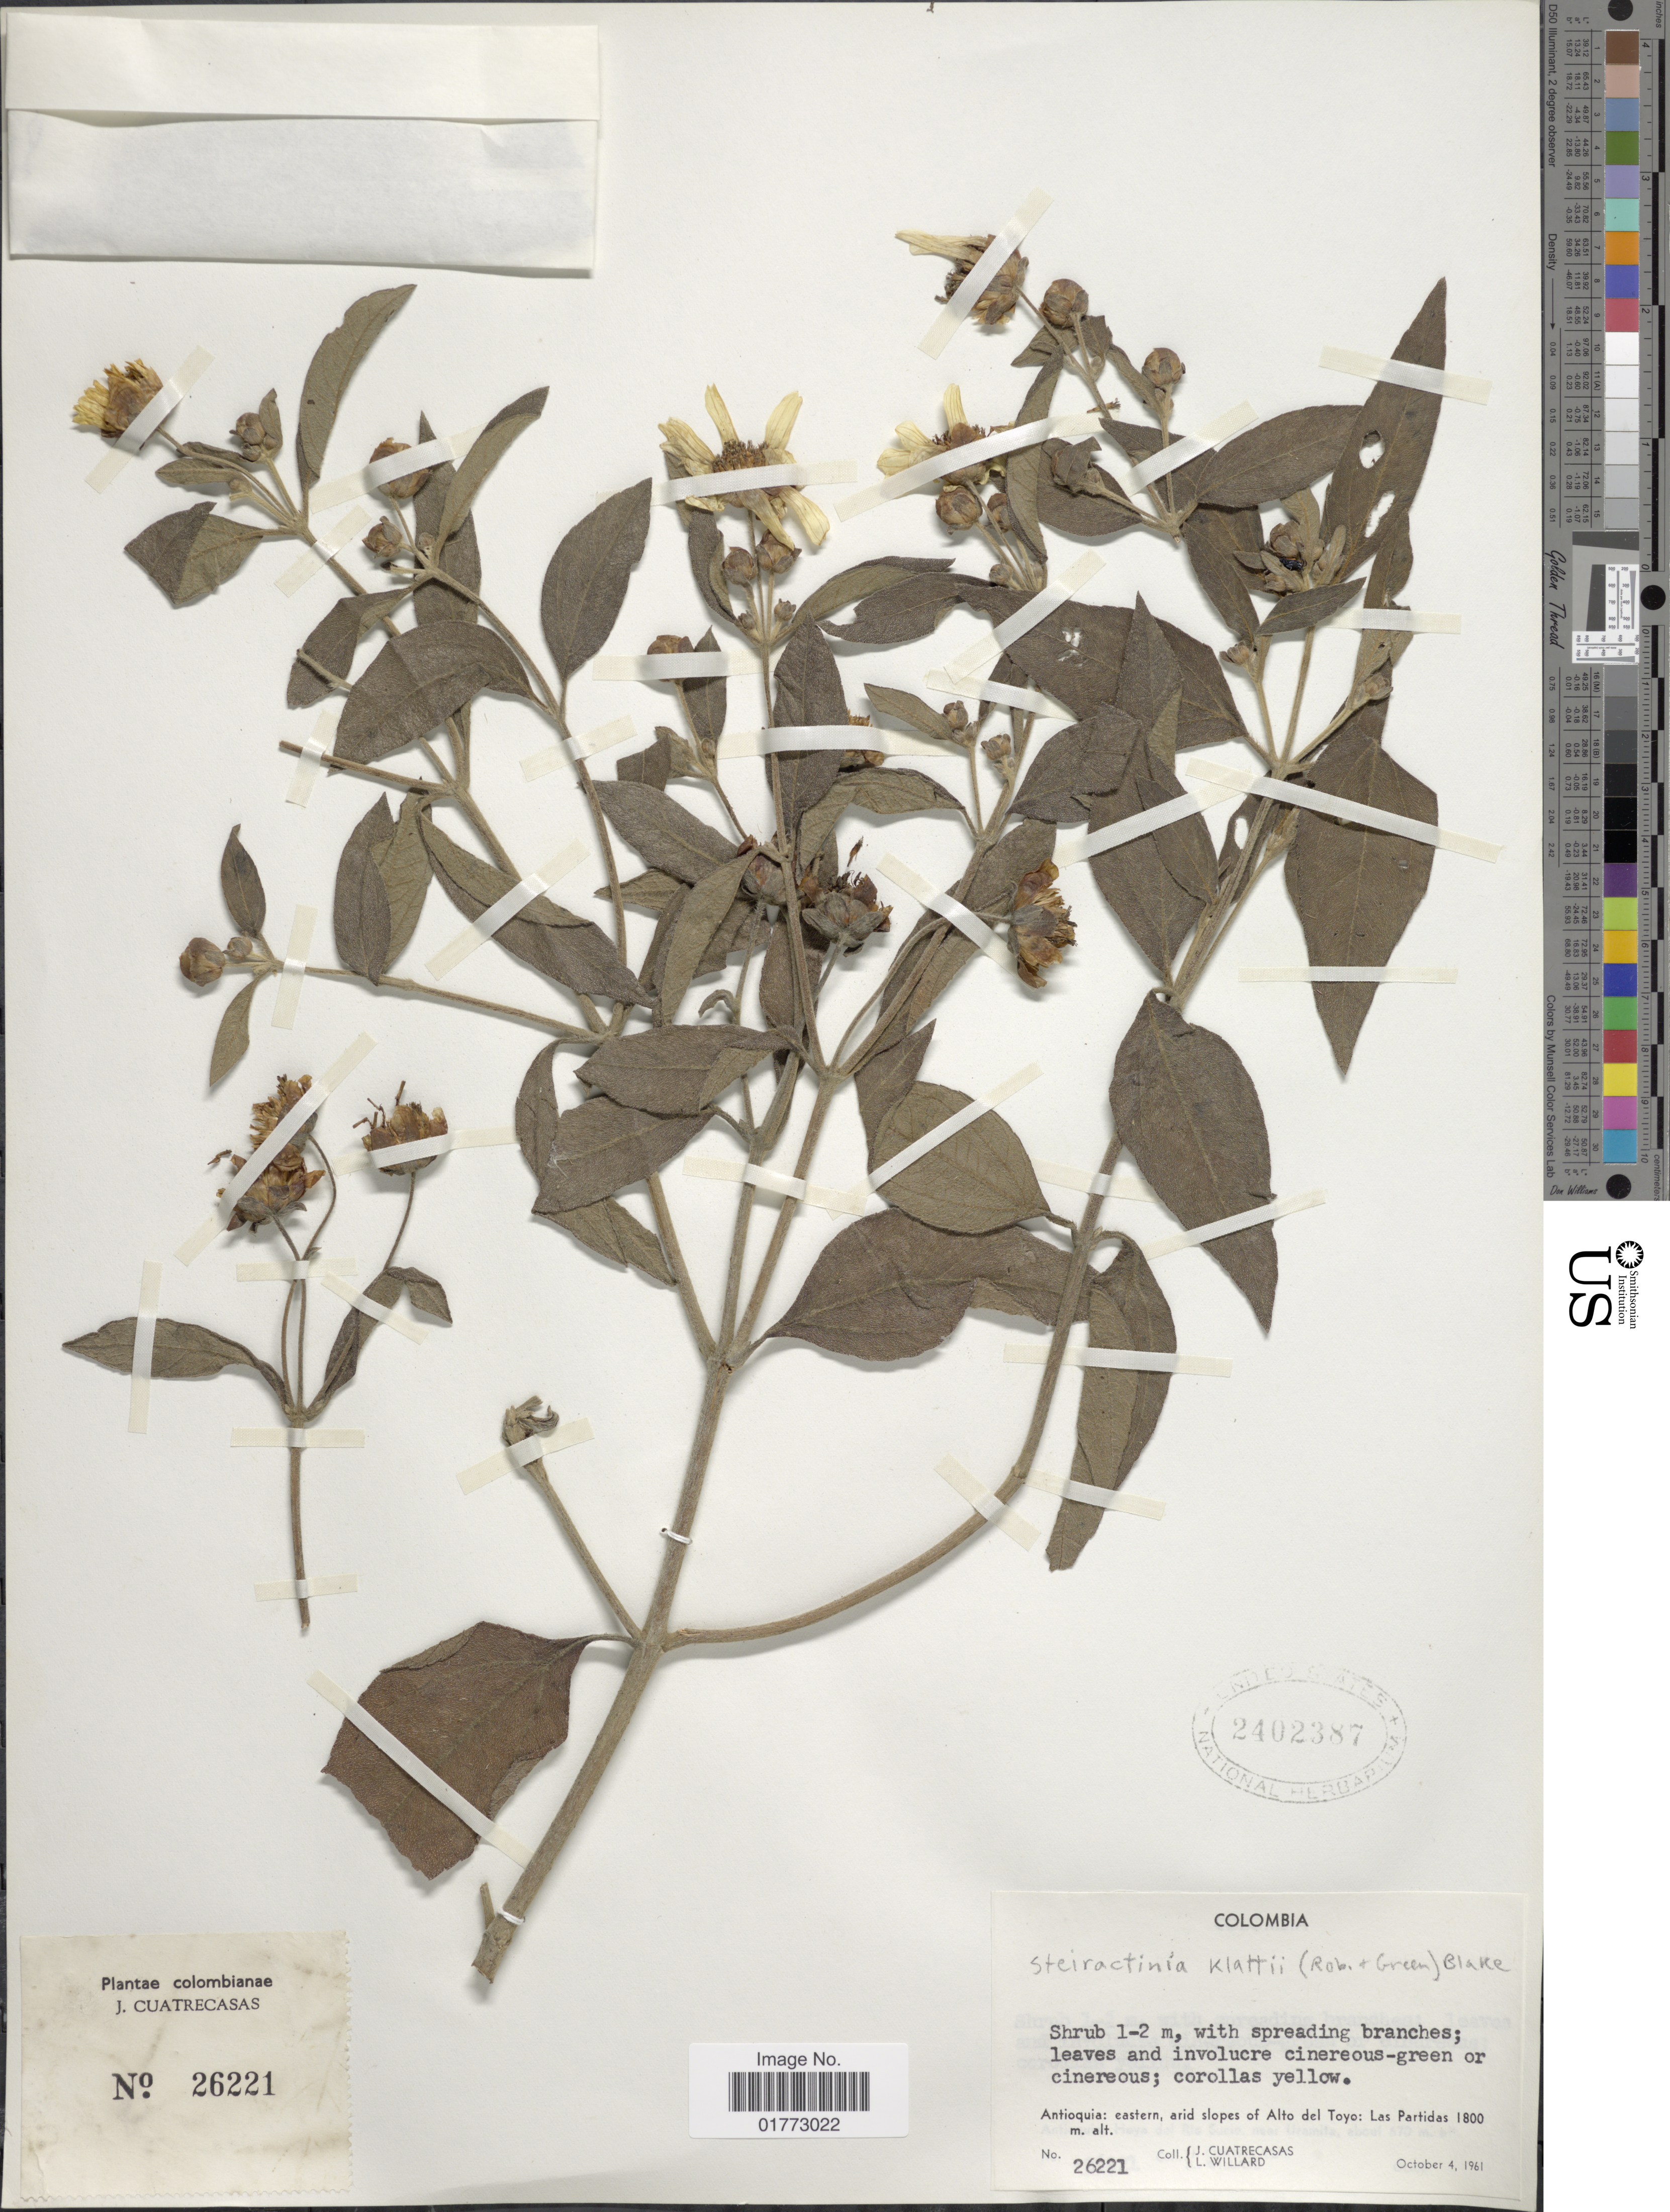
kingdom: Plantae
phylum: Tracheophyta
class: Magnoliopsida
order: Asterales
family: Asteraceae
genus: Steiractinia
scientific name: Steiractinia klattii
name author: S.F. Blake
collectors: J. Cuatrecasas & L. Willard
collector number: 26221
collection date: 1961-10-04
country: Colombia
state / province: Antioquia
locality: Eastern, arid slopes of Alto del Toyo: Las Partidas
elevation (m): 1800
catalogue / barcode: US 2402387